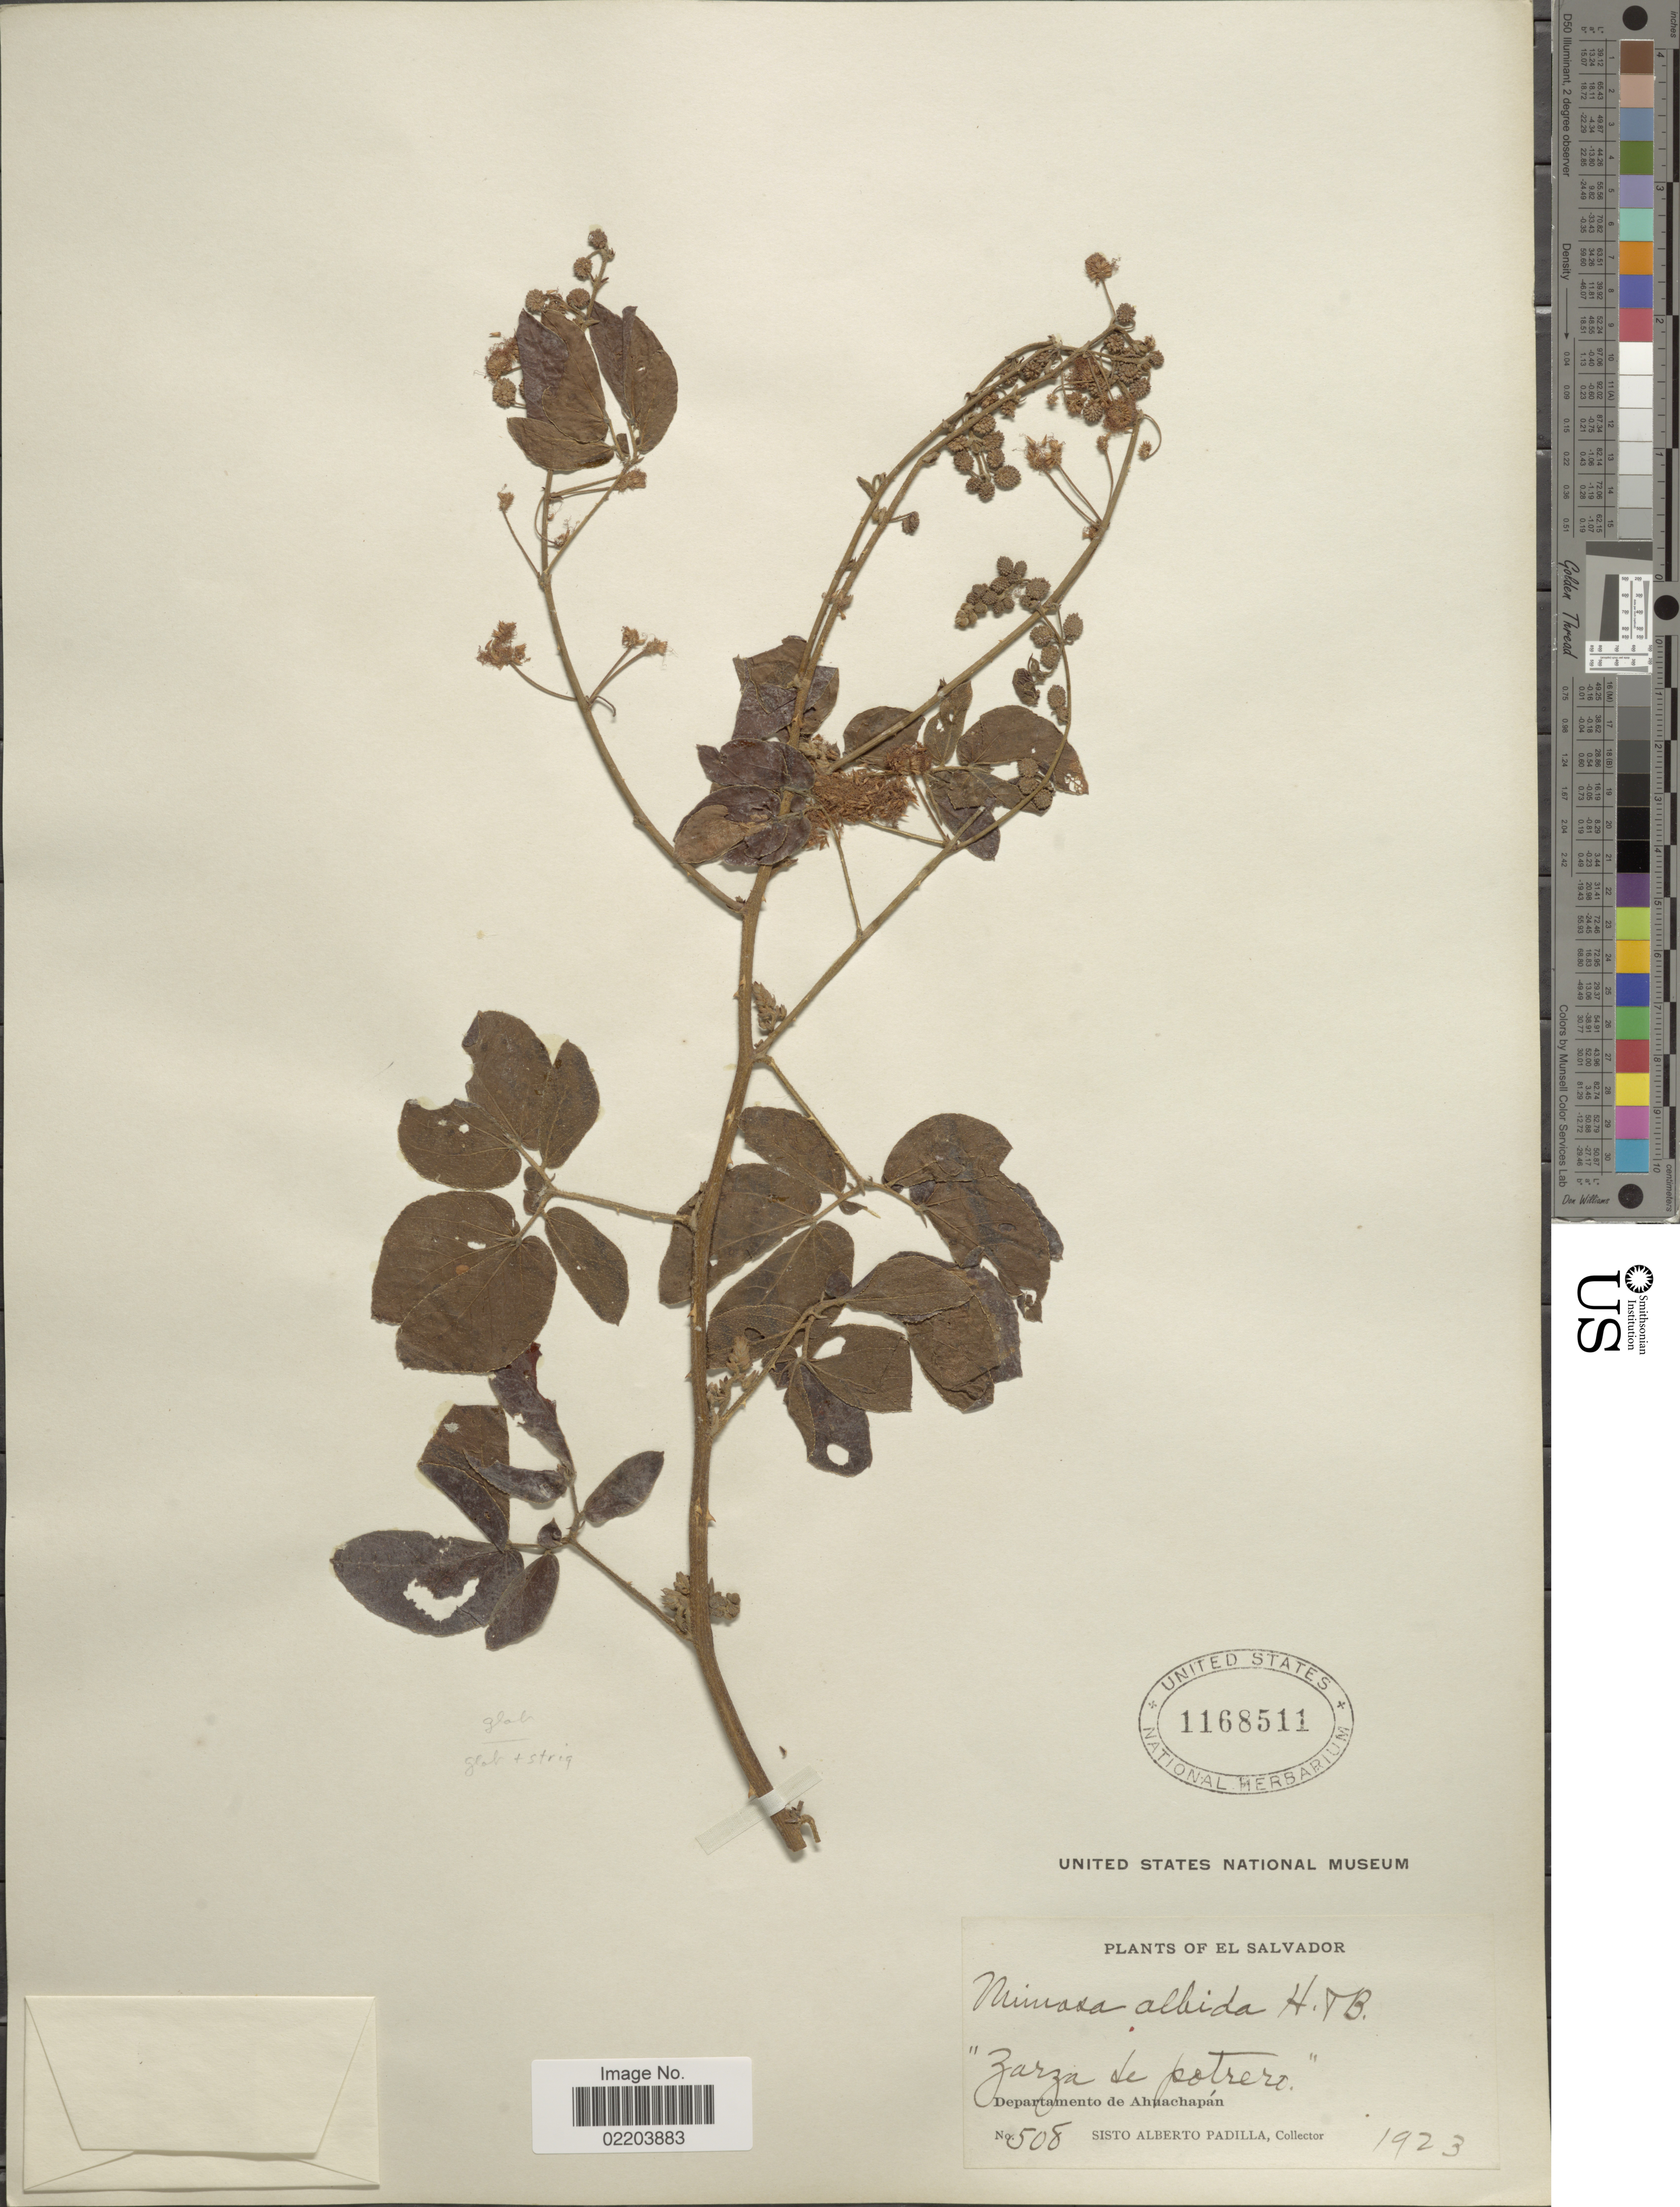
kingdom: Plantae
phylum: Tracheophyta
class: Magnoliopsida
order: Fabales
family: Fabaceae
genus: Mimosa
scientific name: Mimosa albida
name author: Humb. & Bonpl. ex Willd.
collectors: S. A. Padilla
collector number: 508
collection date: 1923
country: El Salvador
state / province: Ahuachapan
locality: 'Zarza le potrero', Departamento de Ahuachapán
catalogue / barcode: US 1168511